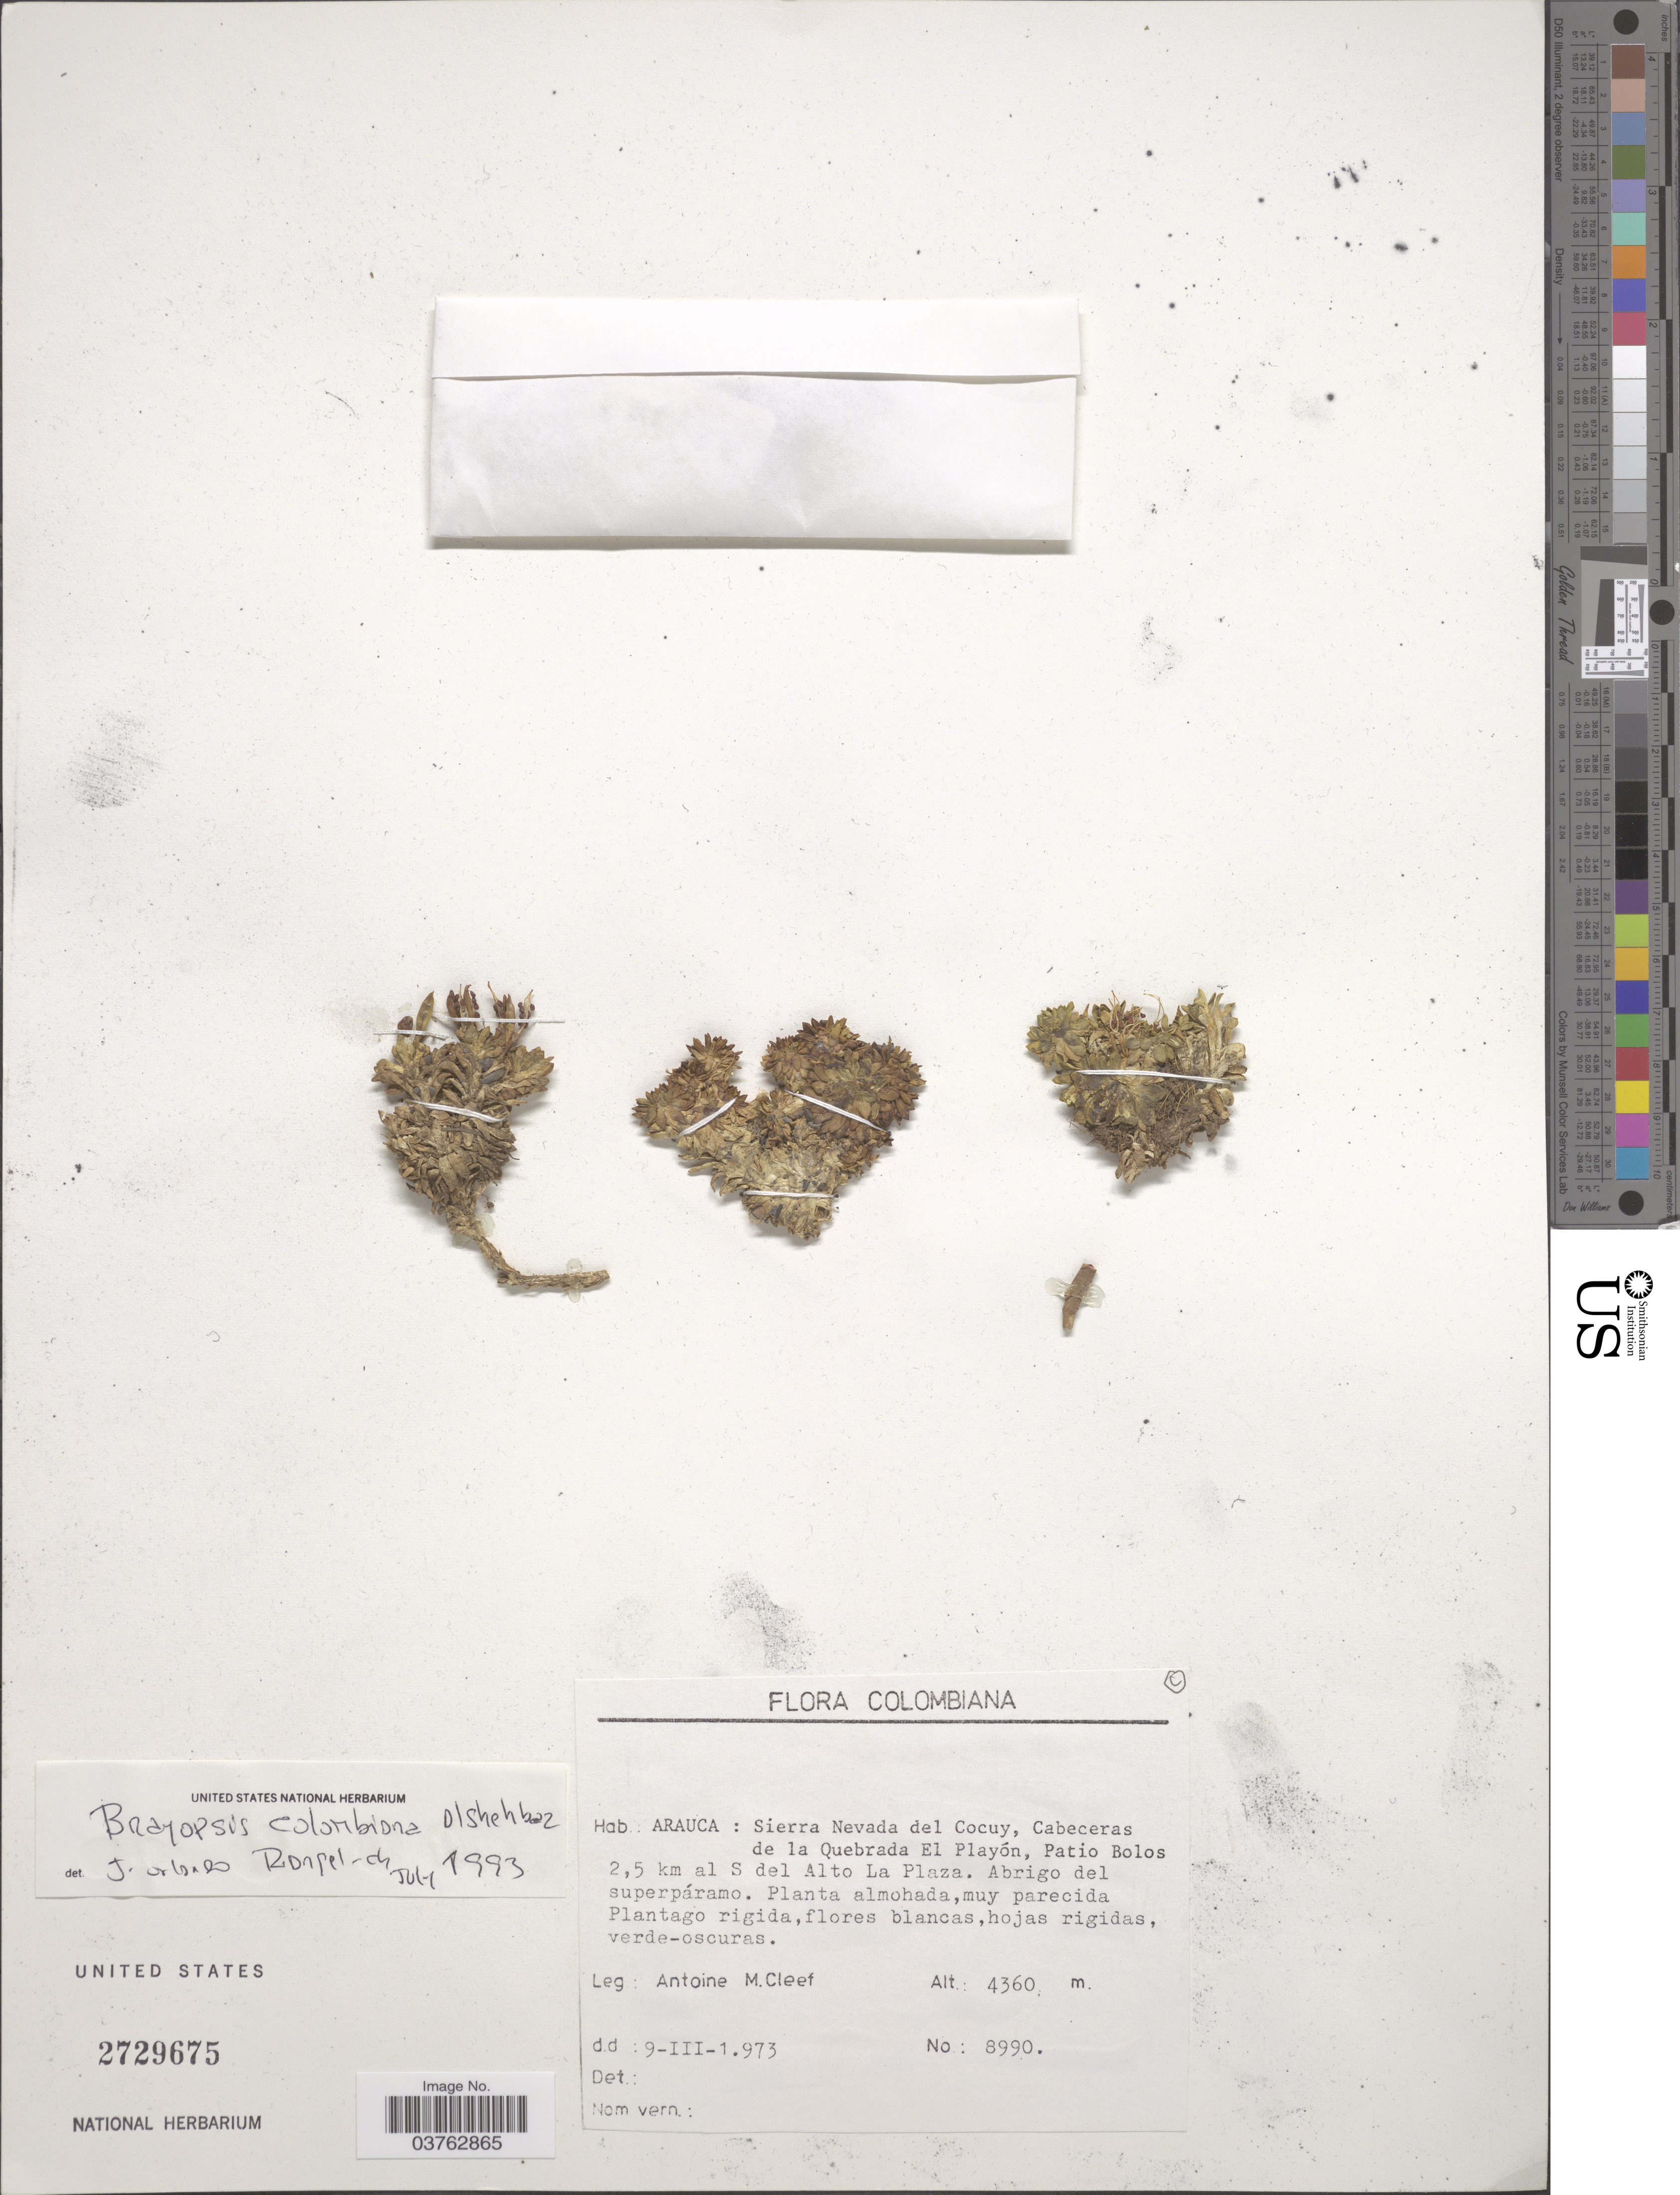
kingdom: Plantae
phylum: Tracheophyta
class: Magnoliopsida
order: Brassicales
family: Brassicaceae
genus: Brayopsis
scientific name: Brayopsis colombiana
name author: Al-Shehbaz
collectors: A. M. Cleef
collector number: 8990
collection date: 1973-03-09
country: Colombia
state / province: Arauca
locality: Sierra Nevada del Cocuy, Cabeceras de la Quebrada El Playón, Patio Bolos. 2,5 km al S del Alto La Plaza.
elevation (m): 4360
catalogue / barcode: US 2729675